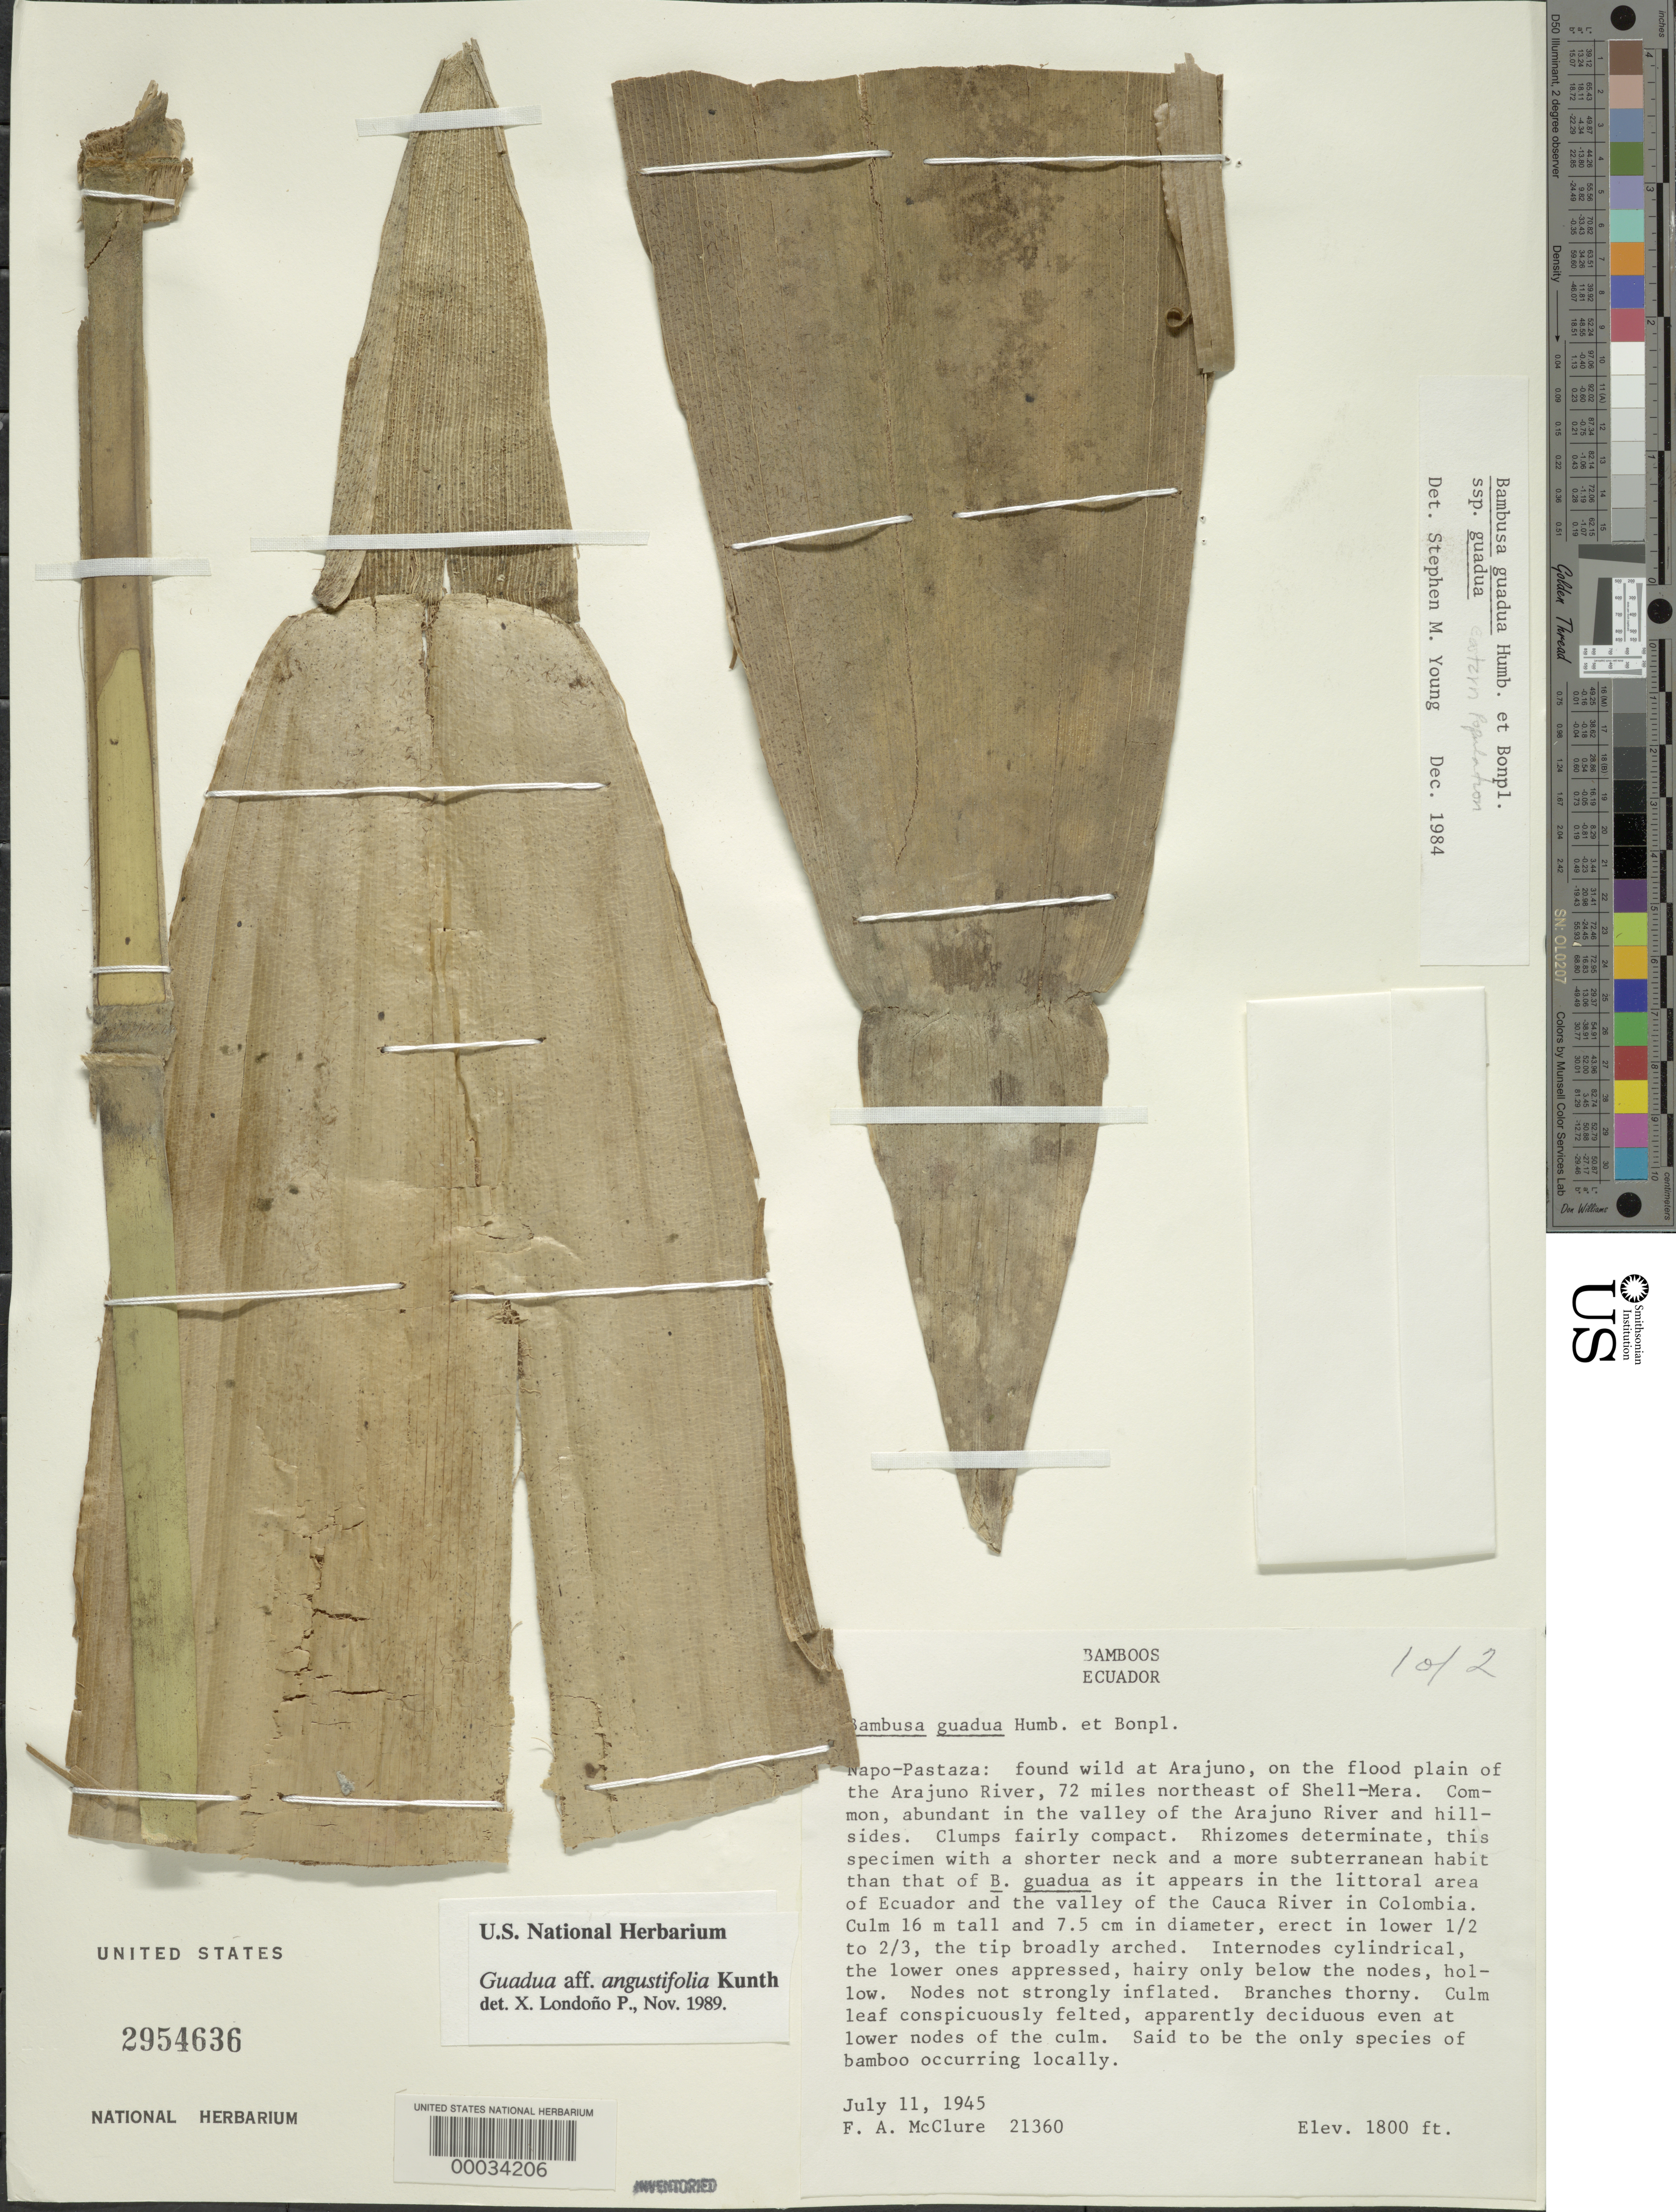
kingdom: Plantae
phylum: Tracheophyta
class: Liliopsida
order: Poales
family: Poaceae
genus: Guadua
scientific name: Guadua angustifolia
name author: Kunth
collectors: F. A. McClure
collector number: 21360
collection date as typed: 11 Jul 1945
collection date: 1945-07-11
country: Ecuador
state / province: Pastaza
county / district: Arajuno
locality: Arajuno, on the flood plain of the arajuno River, 72 mi NE of shell-mera, Prov. of Napo-pastaza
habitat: Valley of river and hillsides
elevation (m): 549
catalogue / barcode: US 2954636